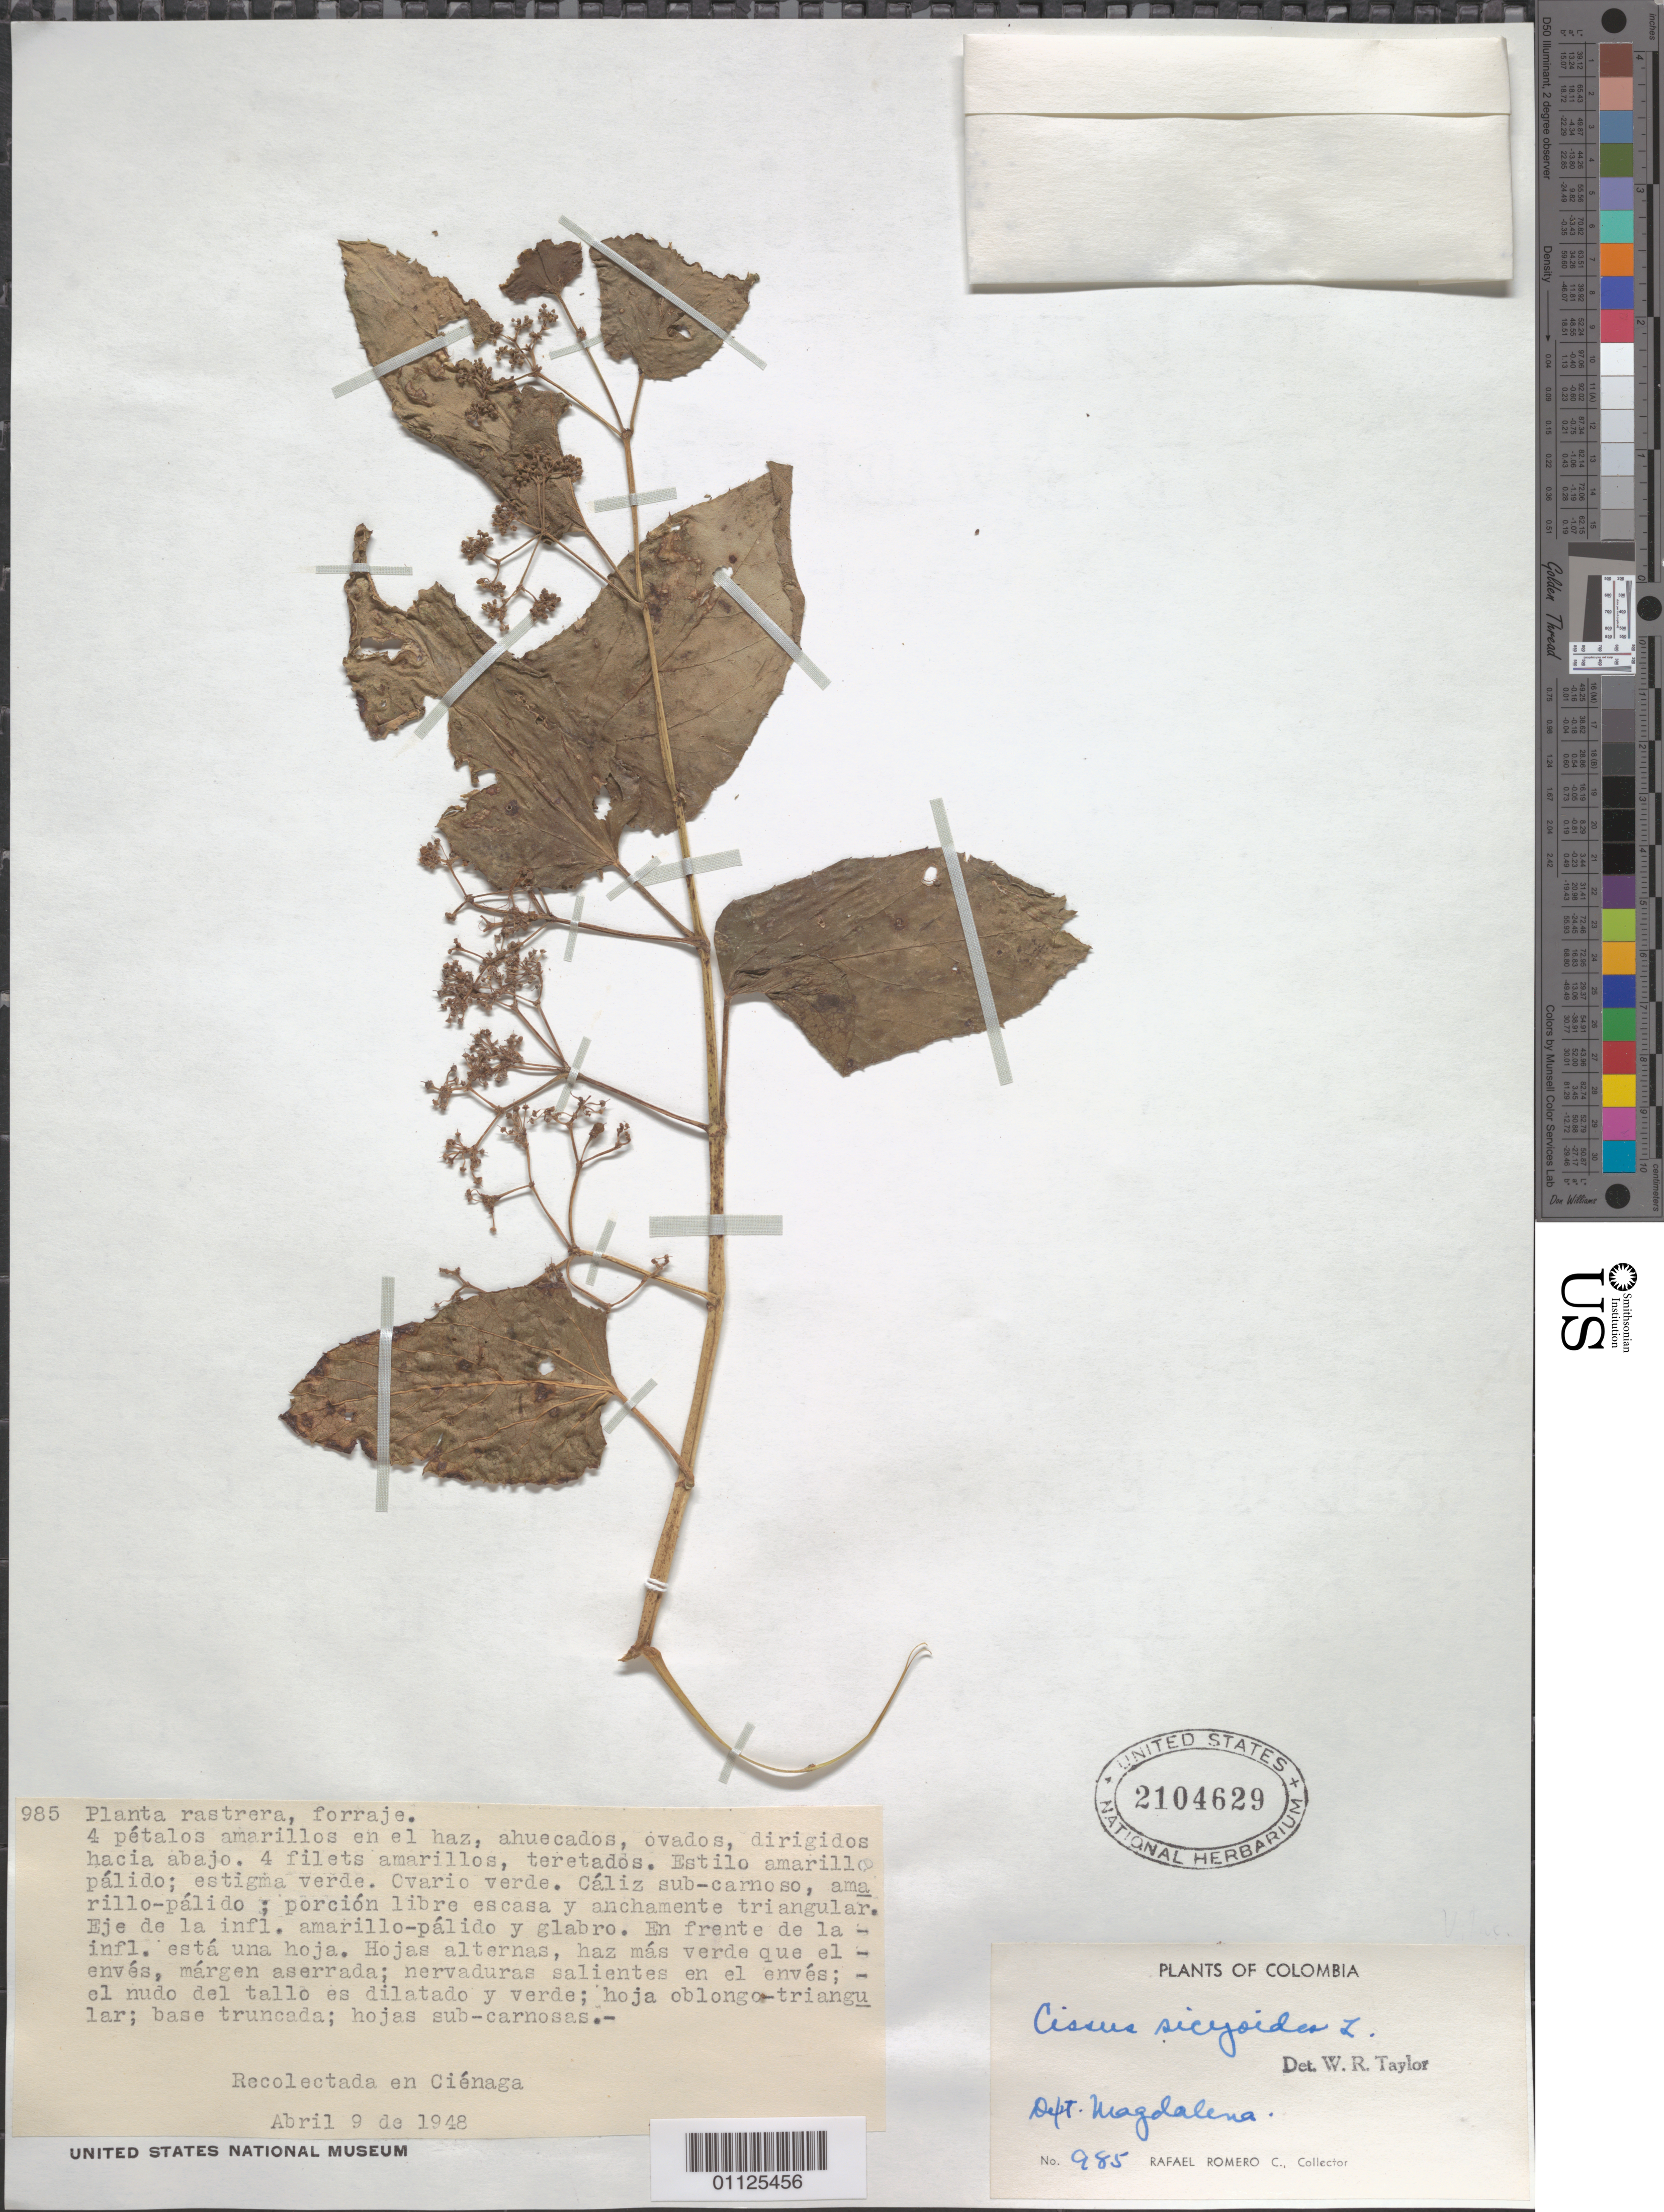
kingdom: Plantae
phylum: Tracheophyta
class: Magnoliopsida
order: Vitales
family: Vitaceae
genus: Cissus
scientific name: Cissus verticillata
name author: (L.) Nicolson & C.E. Jarvis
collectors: R. Romero Castañeda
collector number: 985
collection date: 1948-04-09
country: Colombia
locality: Recolectada en Cienaga.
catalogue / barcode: US 2104629